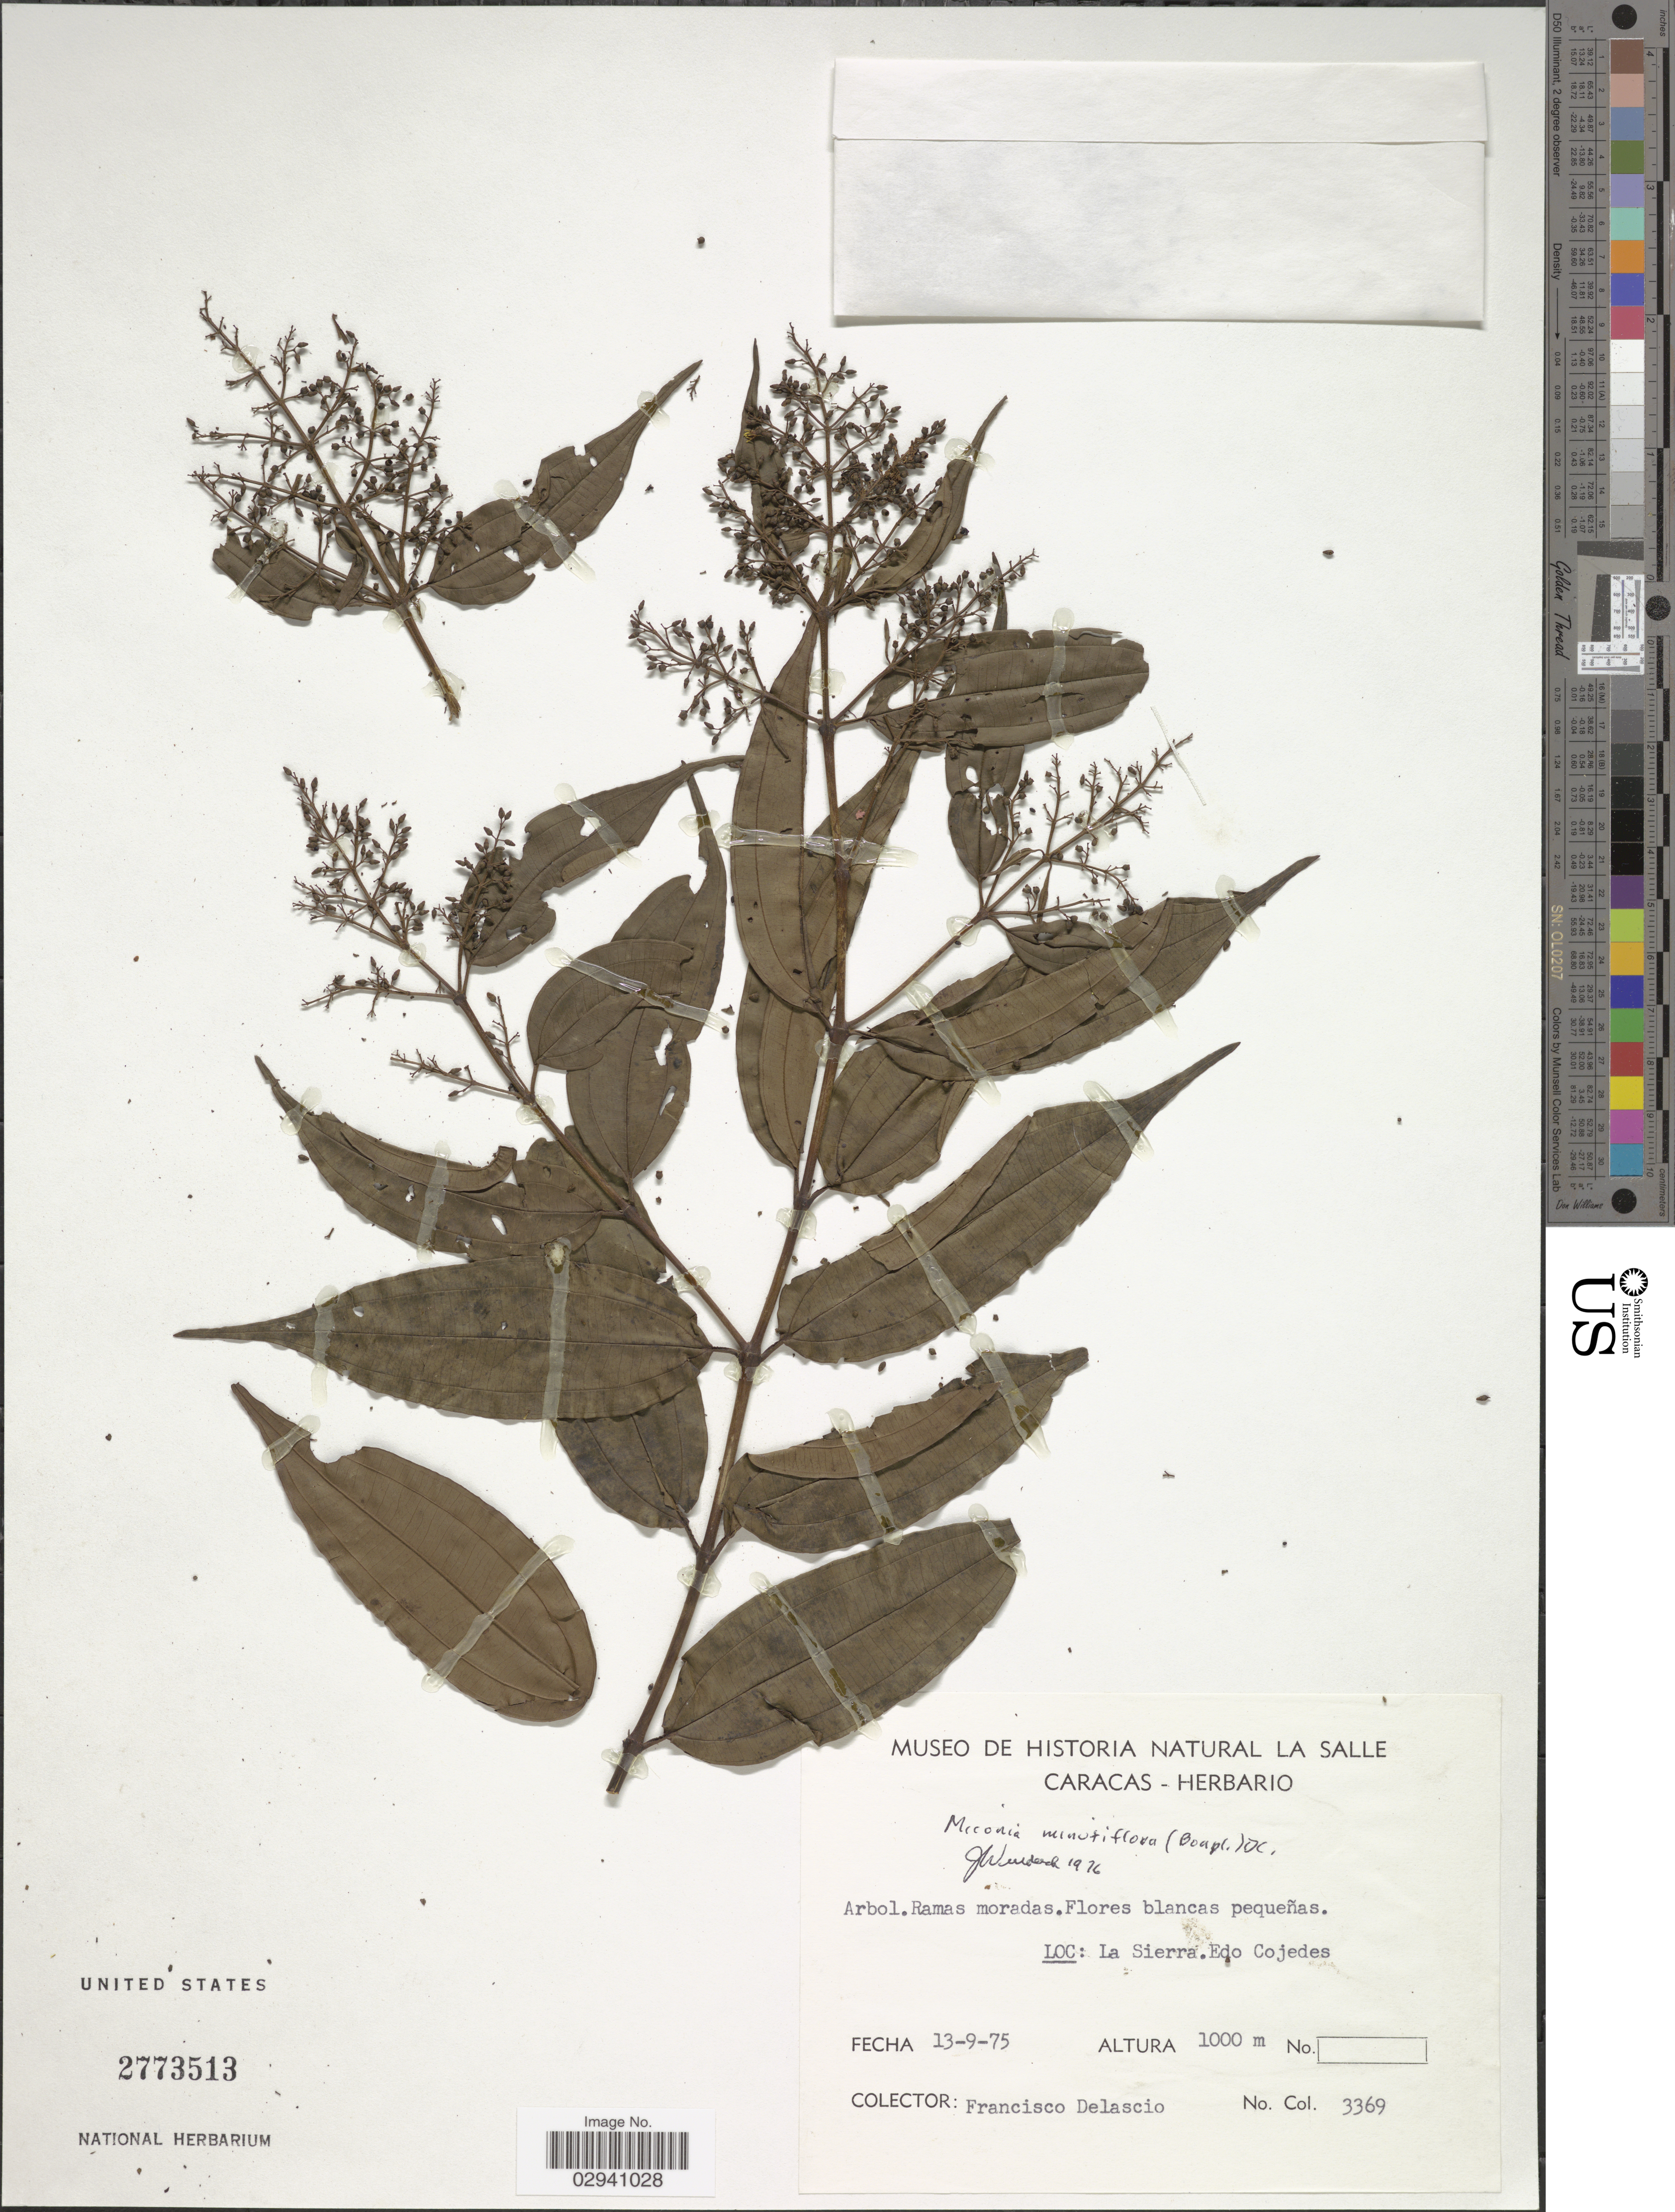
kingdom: Plantae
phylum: Tracheophyta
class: Magnoliopsida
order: Myrtales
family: Melastomataceae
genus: Miconia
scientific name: Miconia minutiflora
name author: (Bonpl.) DC.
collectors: F. Delascio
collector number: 3369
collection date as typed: Transcribed d/m/y: 13/9/75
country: Venezuela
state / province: Cojedes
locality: La Sierra. Edo. Cojedes.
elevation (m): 1000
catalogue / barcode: US 2773513